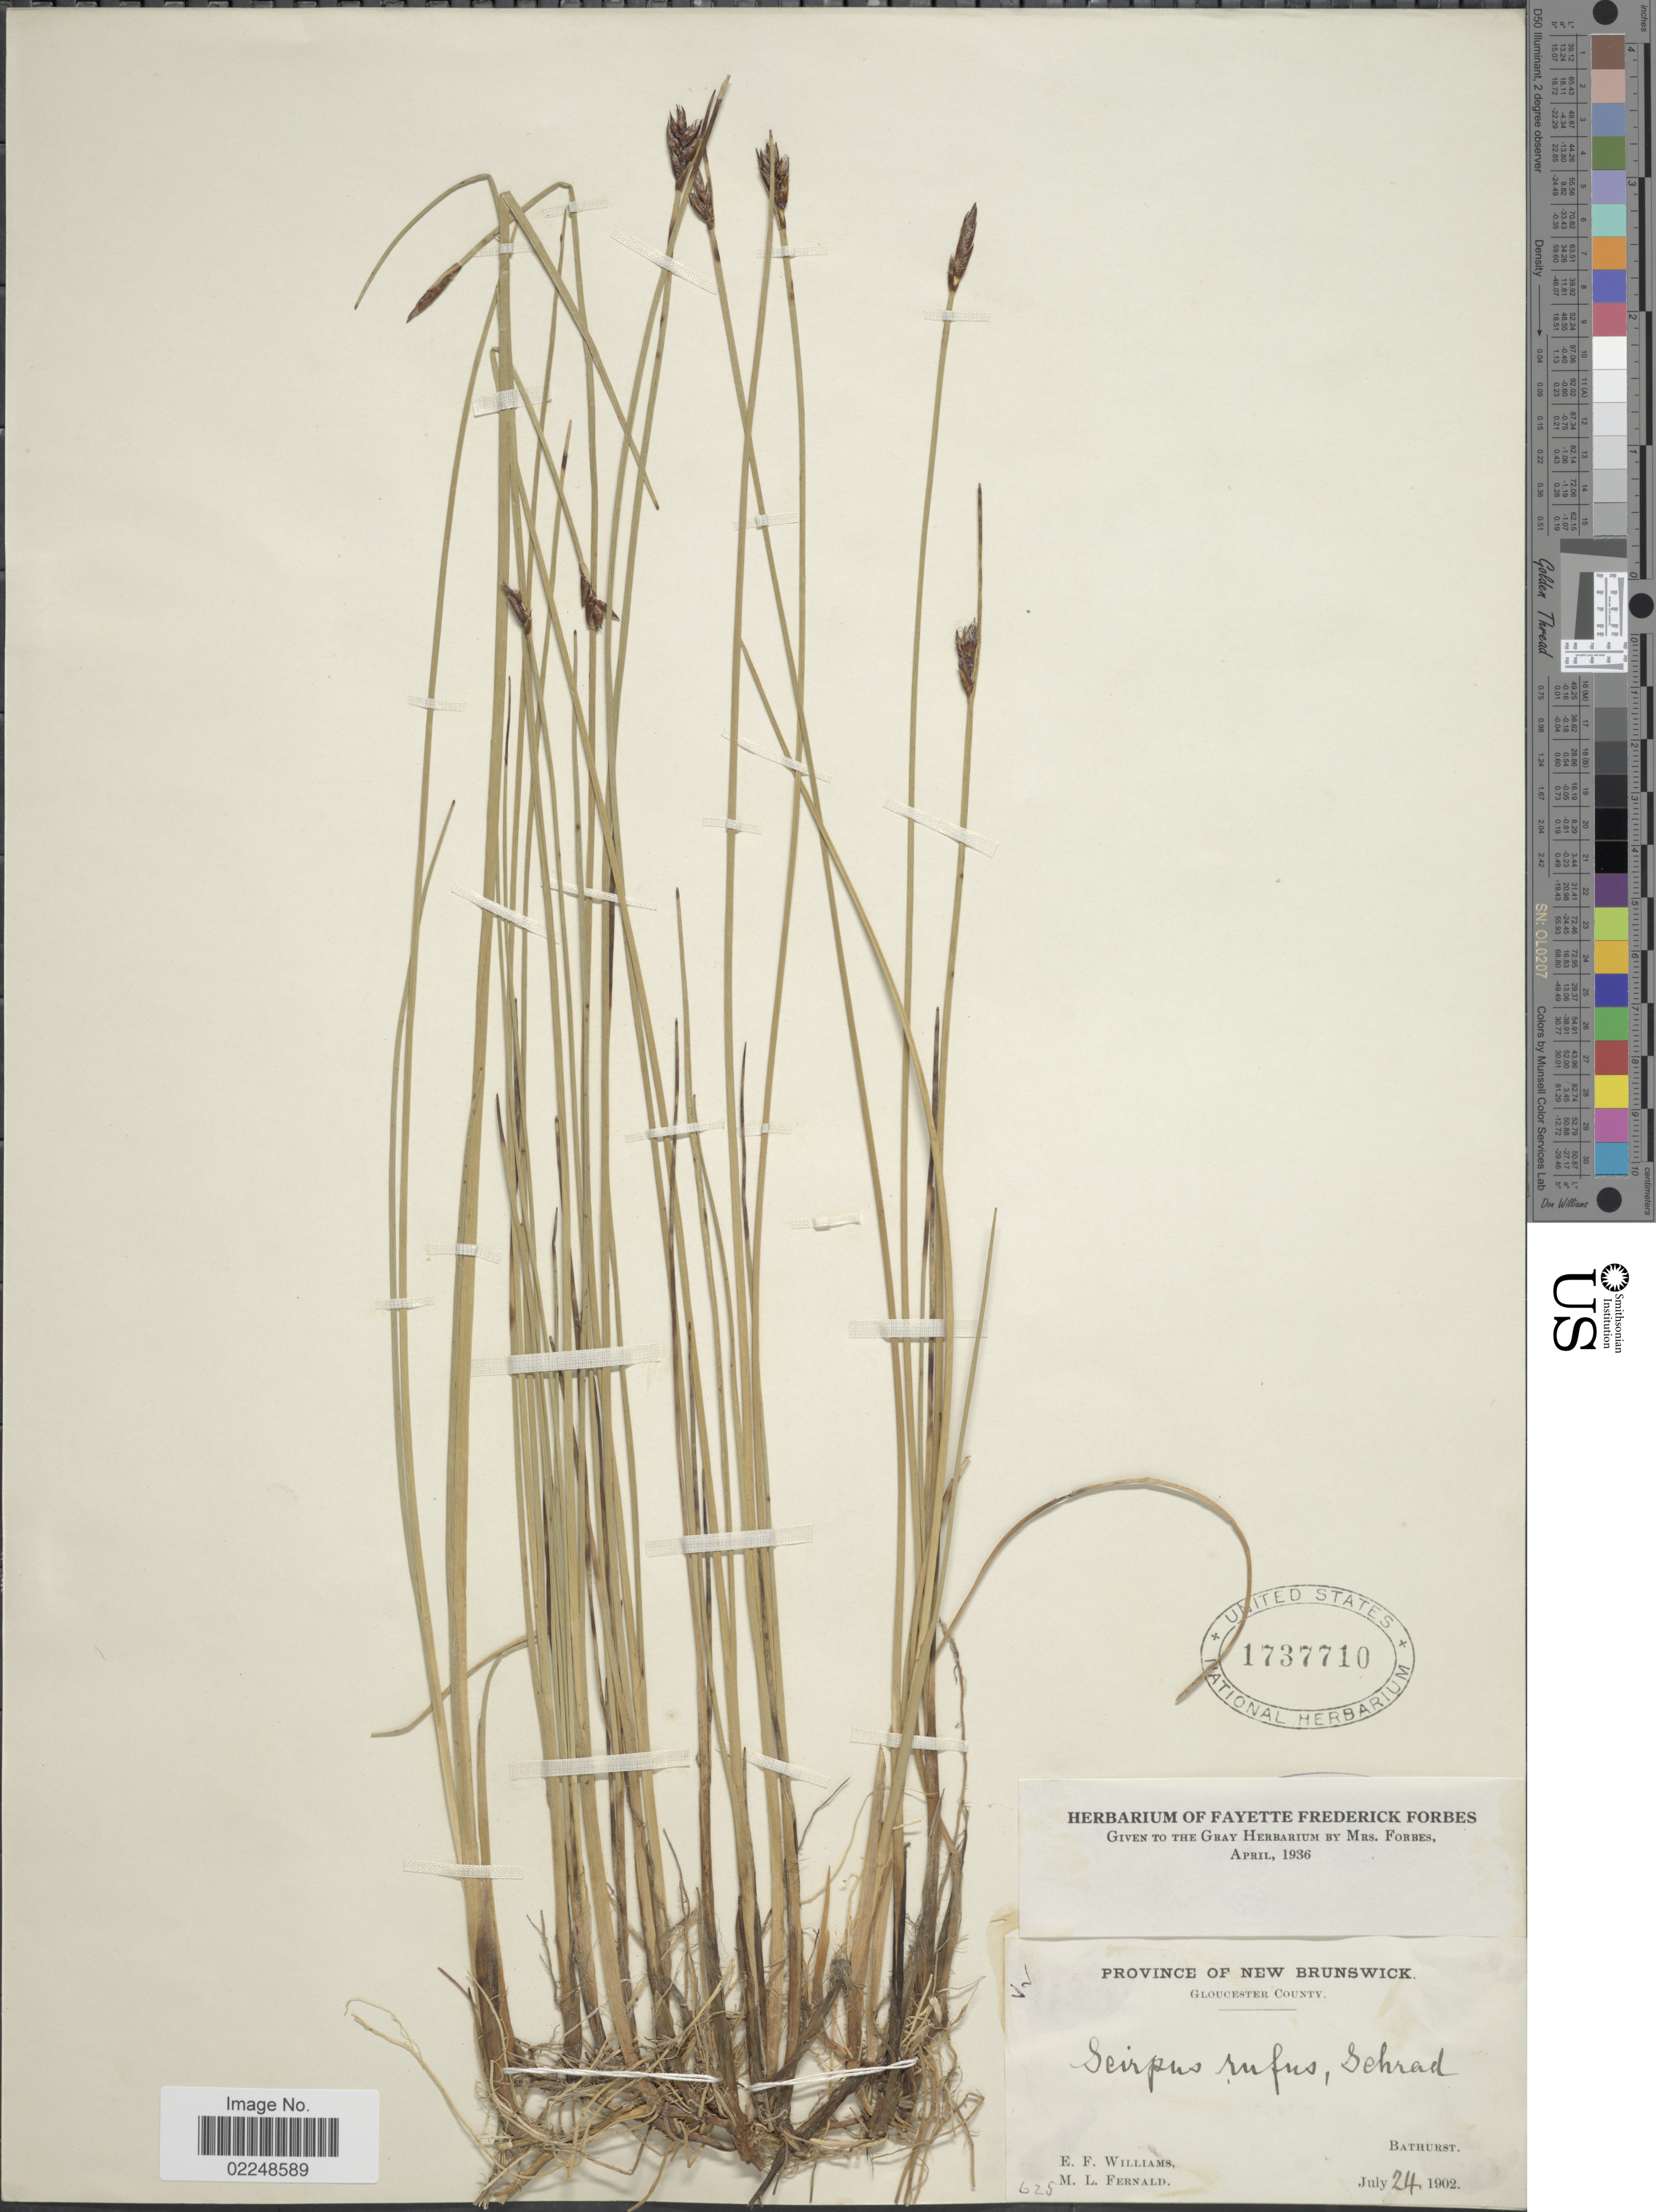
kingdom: Plantae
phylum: Tracheophyta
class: Liliopsida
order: Poales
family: Cyperaceae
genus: Blysmus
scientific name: Blysmus rufus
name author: (Huds.) Link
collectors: E. Williams & M. L. Fernald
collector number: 625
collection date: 1902-07-24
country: Canada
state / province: New Brunswick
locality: Gloucester County, Bathurst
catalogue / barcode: US 1737710